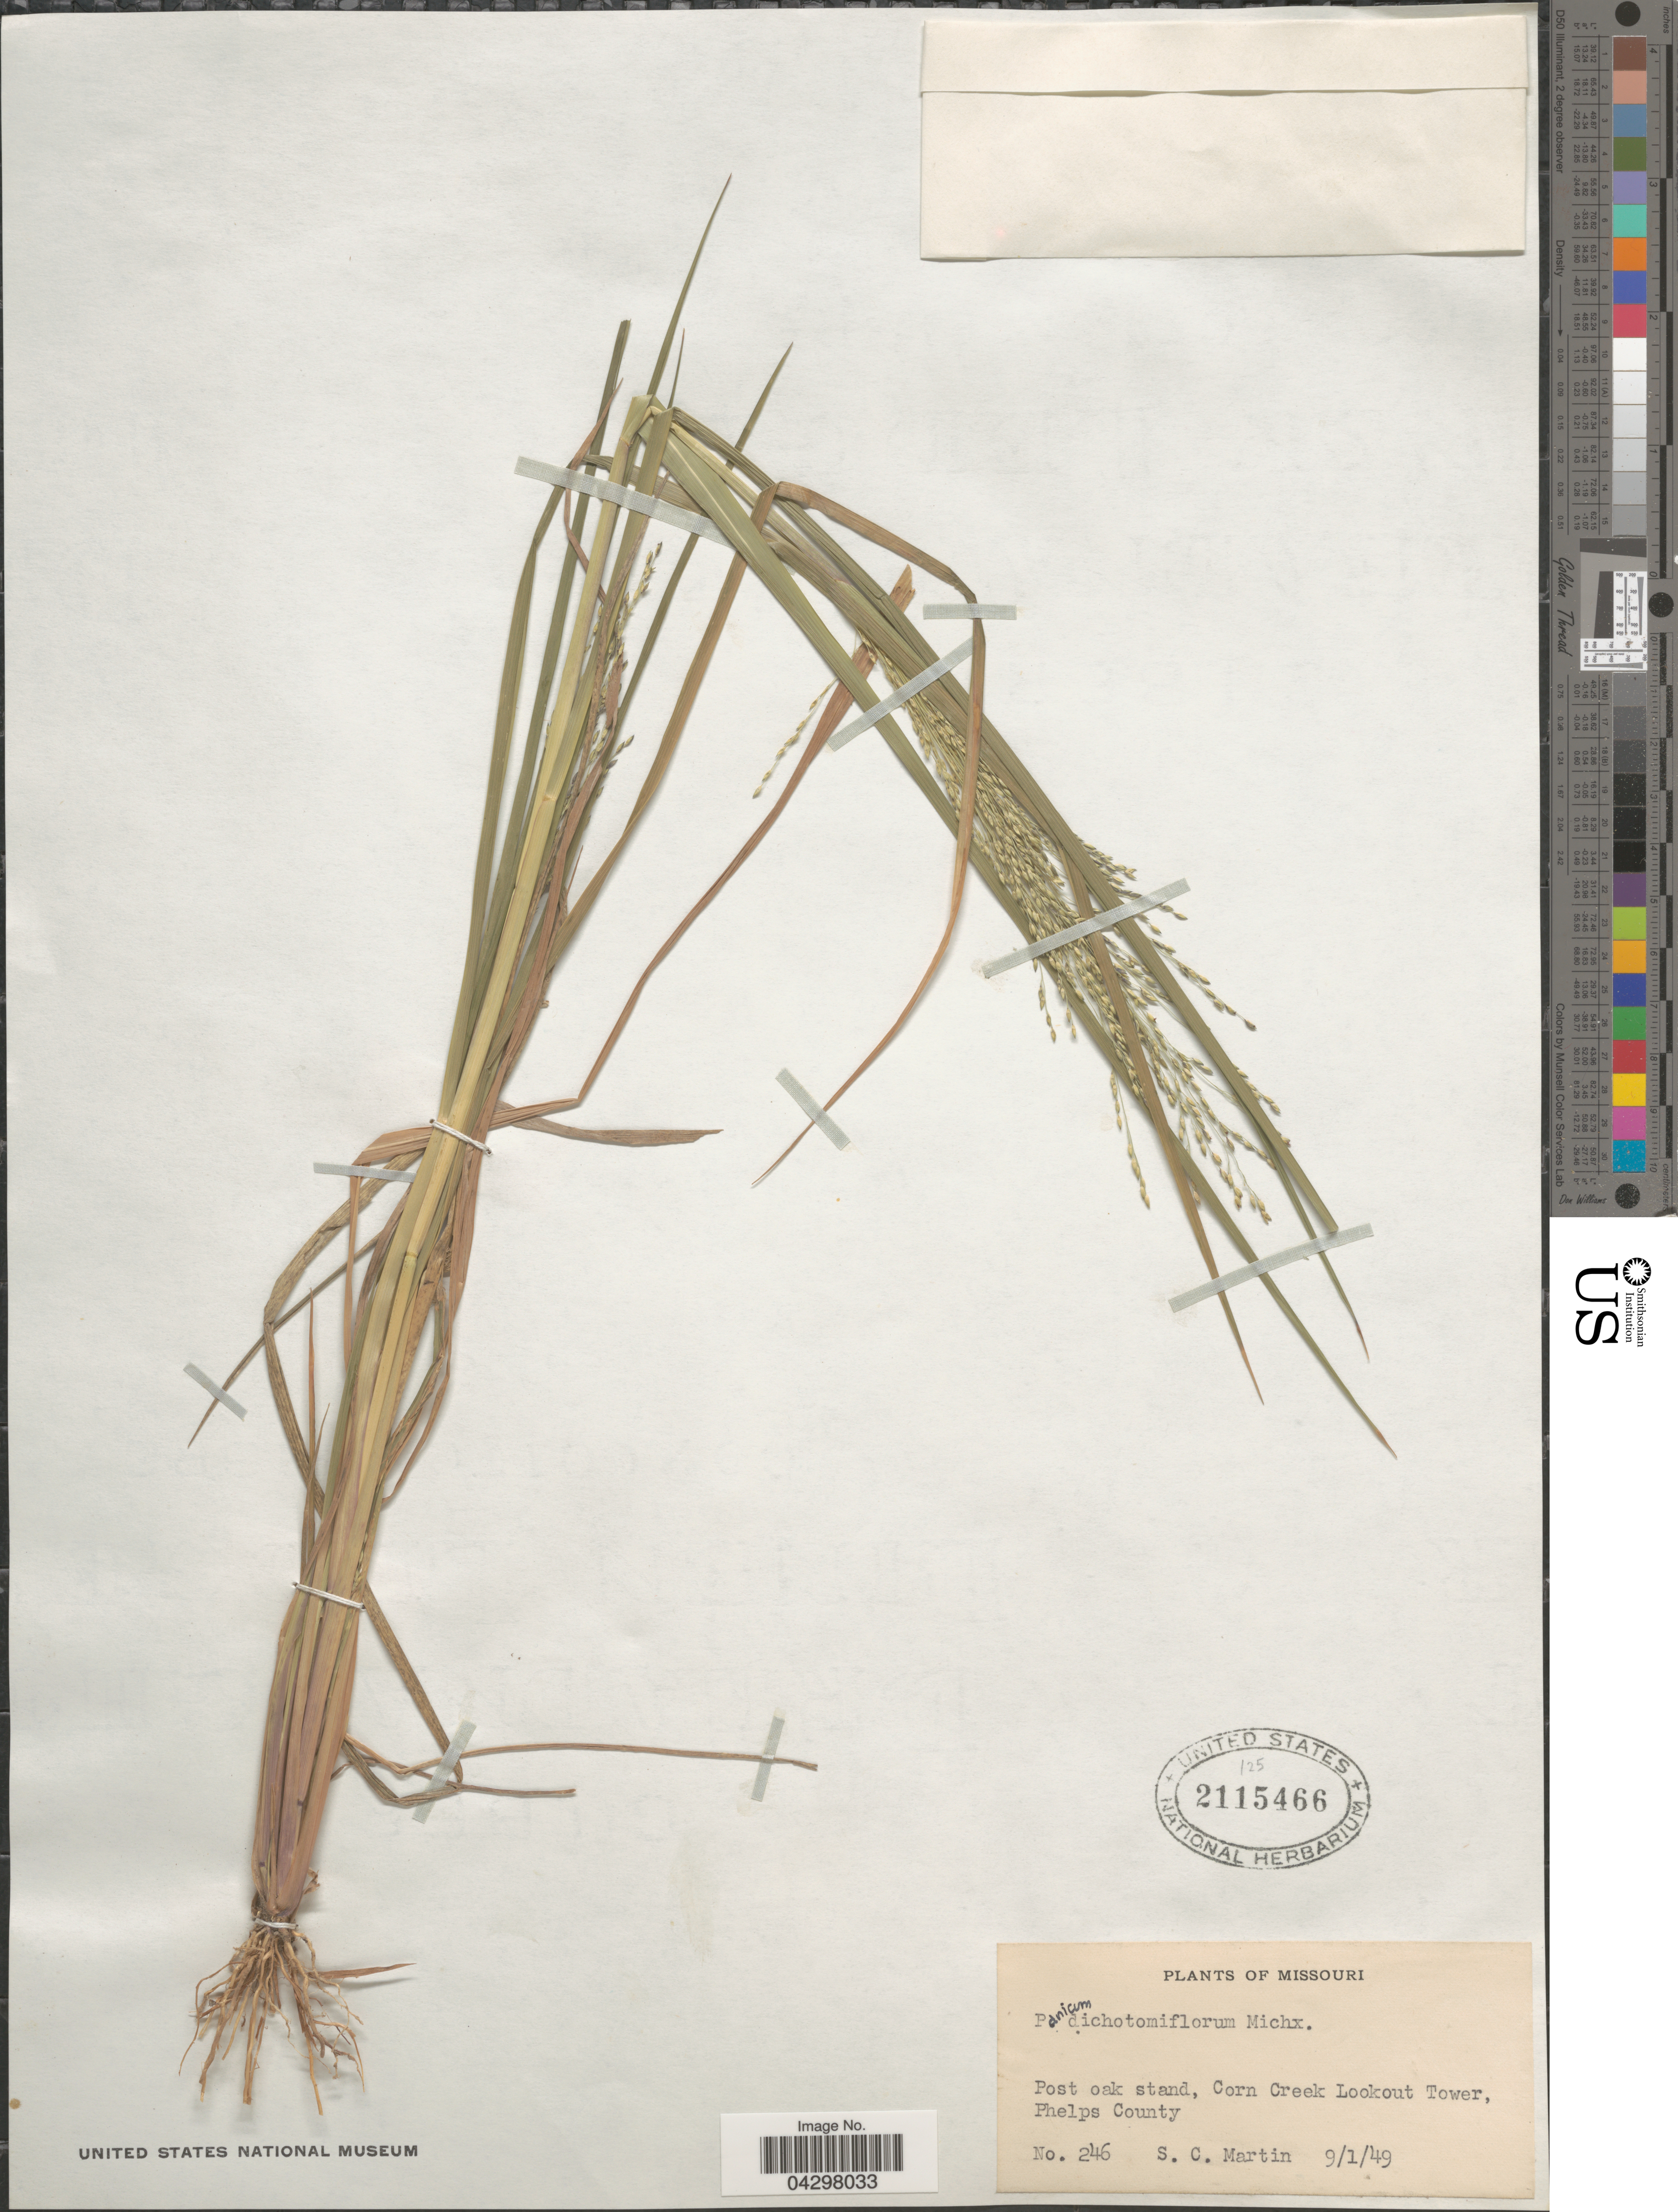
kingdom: Plantae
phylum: Tracheophyta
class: Liliopsida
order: Poales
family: Poaceae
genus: Panicum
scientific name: Panicum dichotomiflorum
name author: Michx.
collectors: S. C. Martin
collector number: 246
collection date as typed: Transcribed d/m/y: 1/9/49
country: United States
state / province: Missouri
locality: Post oak stand, Corn Creek Lookout Tower, Phelps County.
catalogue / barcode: US 2115466